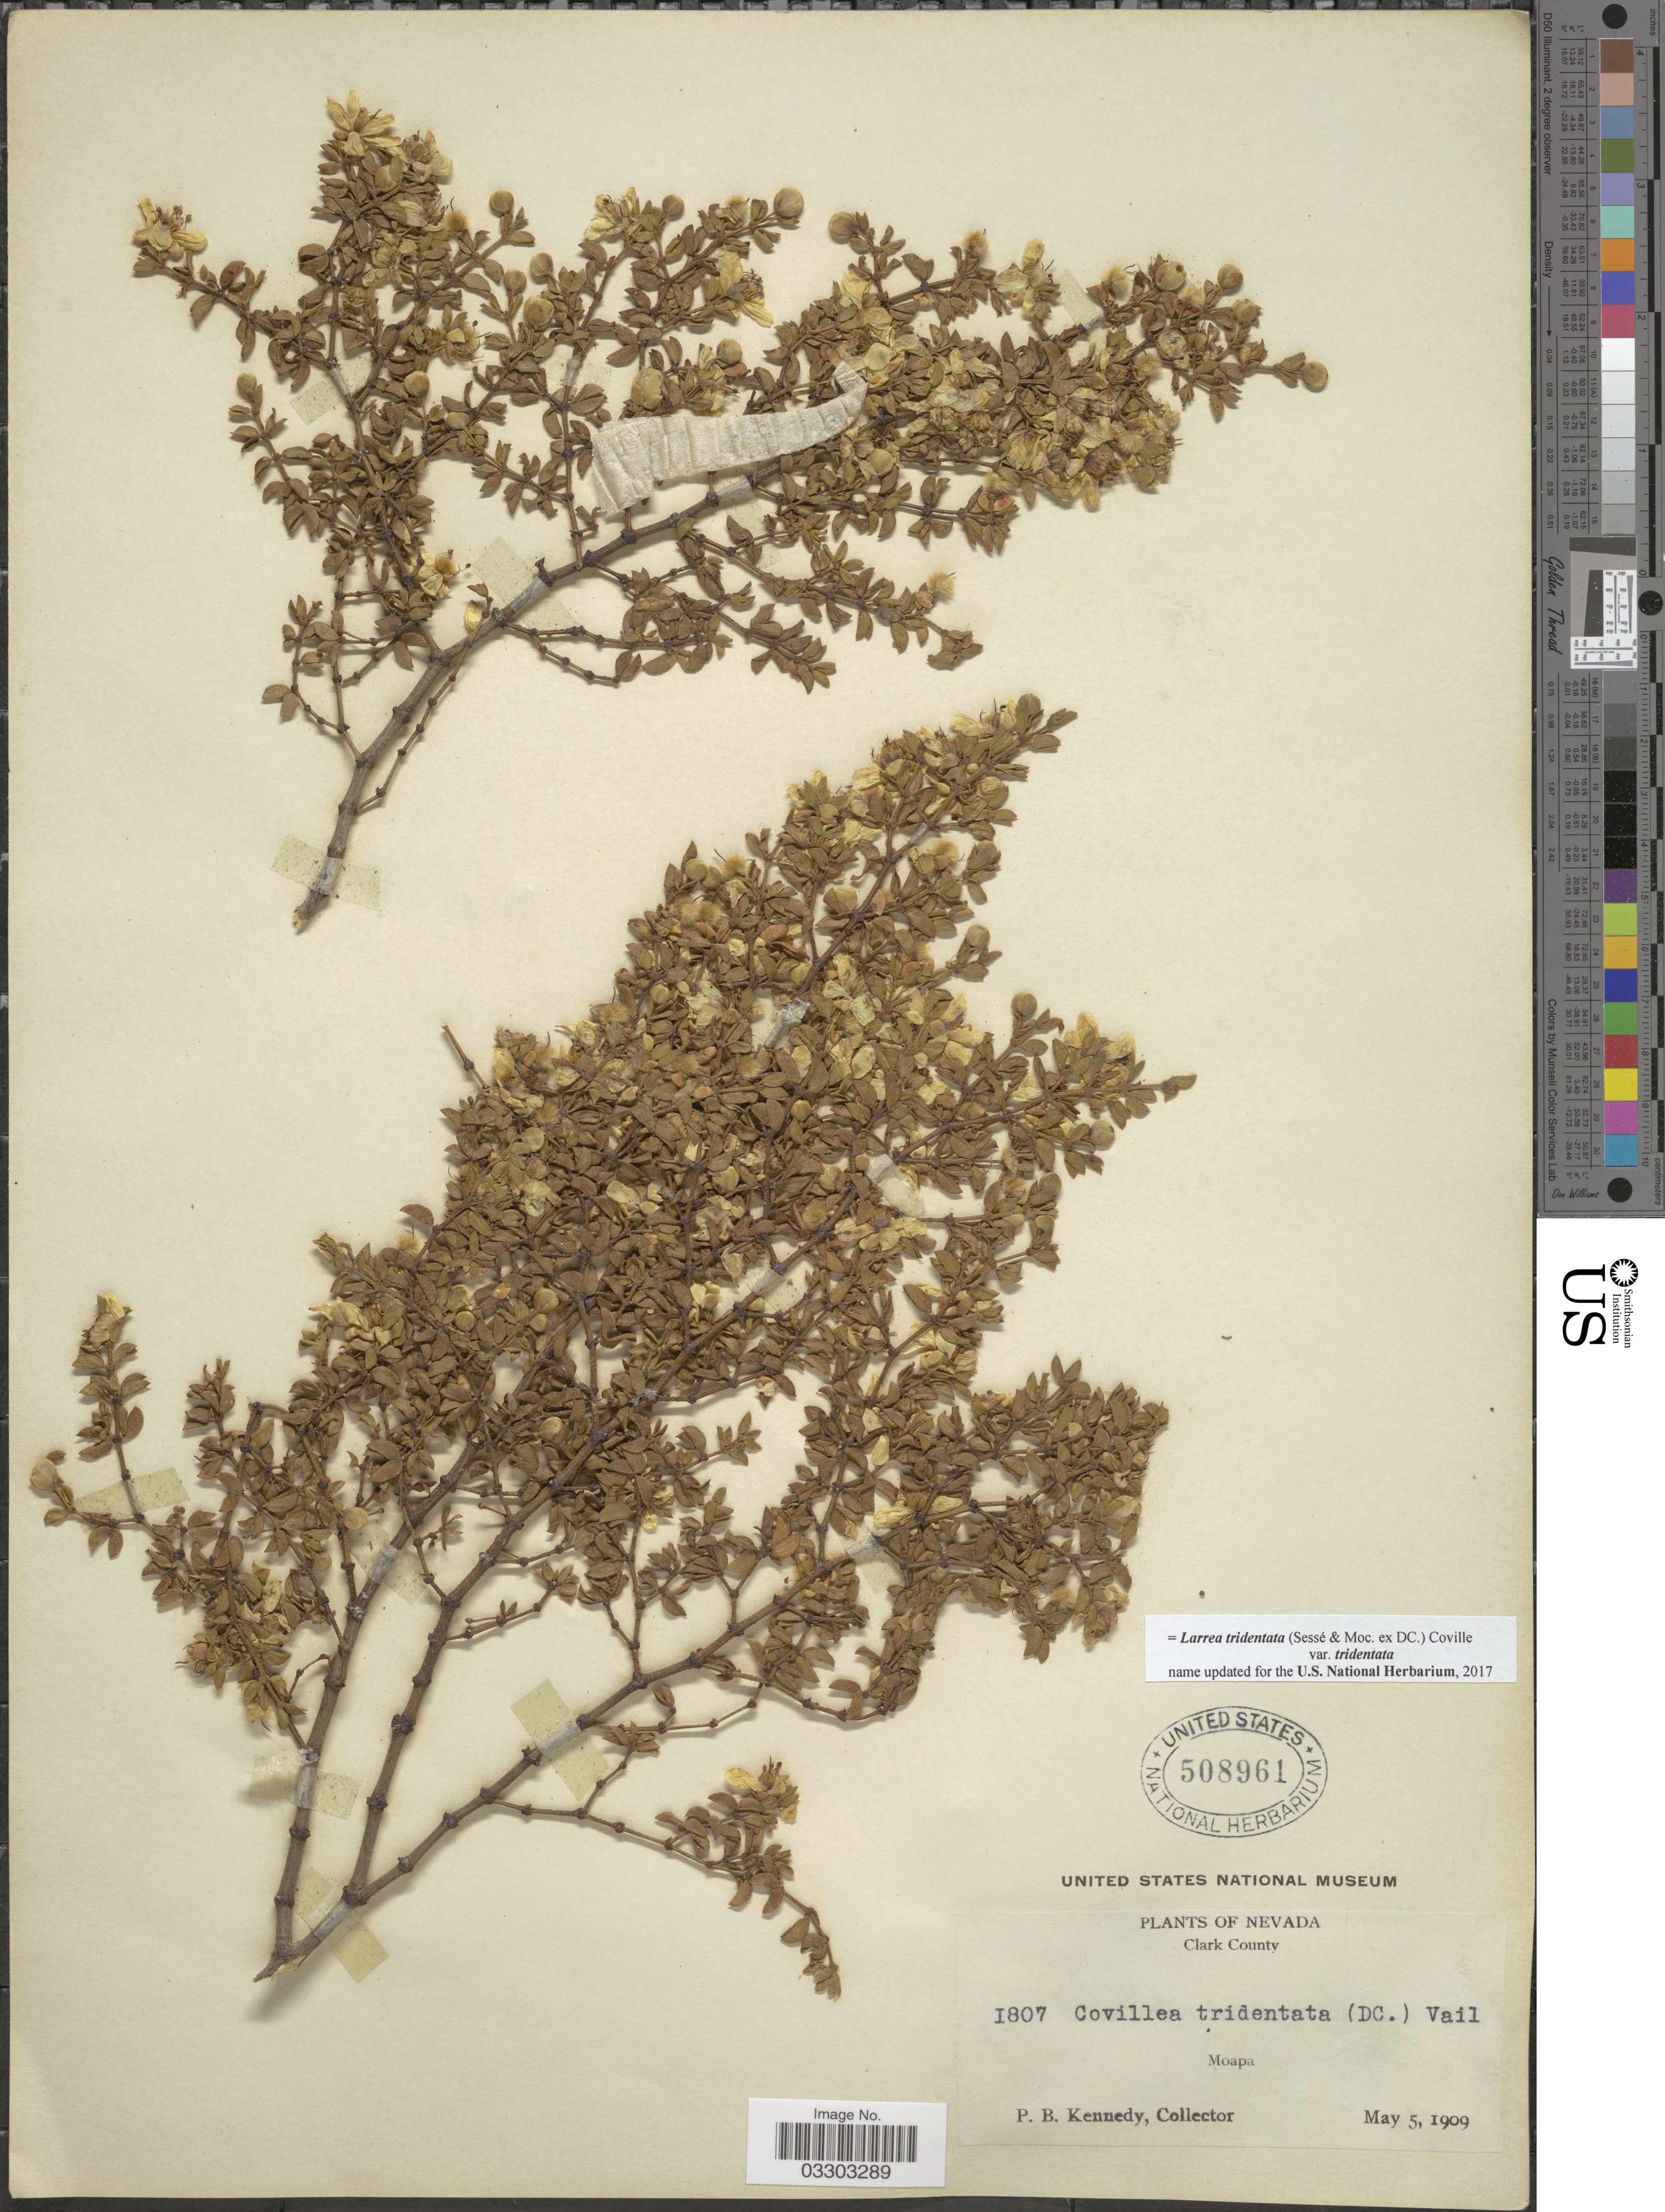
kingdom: Plantae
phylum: Tracheophyta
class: Magnoliopsida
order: Zygophyllales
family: Zygophyllaceae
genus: Larrea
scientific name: Larrea tridentata var. tridentata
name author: (Sessé & Moc. ex DC.) Coville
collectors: P. B. Kennedy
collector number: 1807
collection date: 1909-05-05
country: United States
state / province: Nevada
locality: Clark County. Moapa.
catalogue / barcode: US 508961